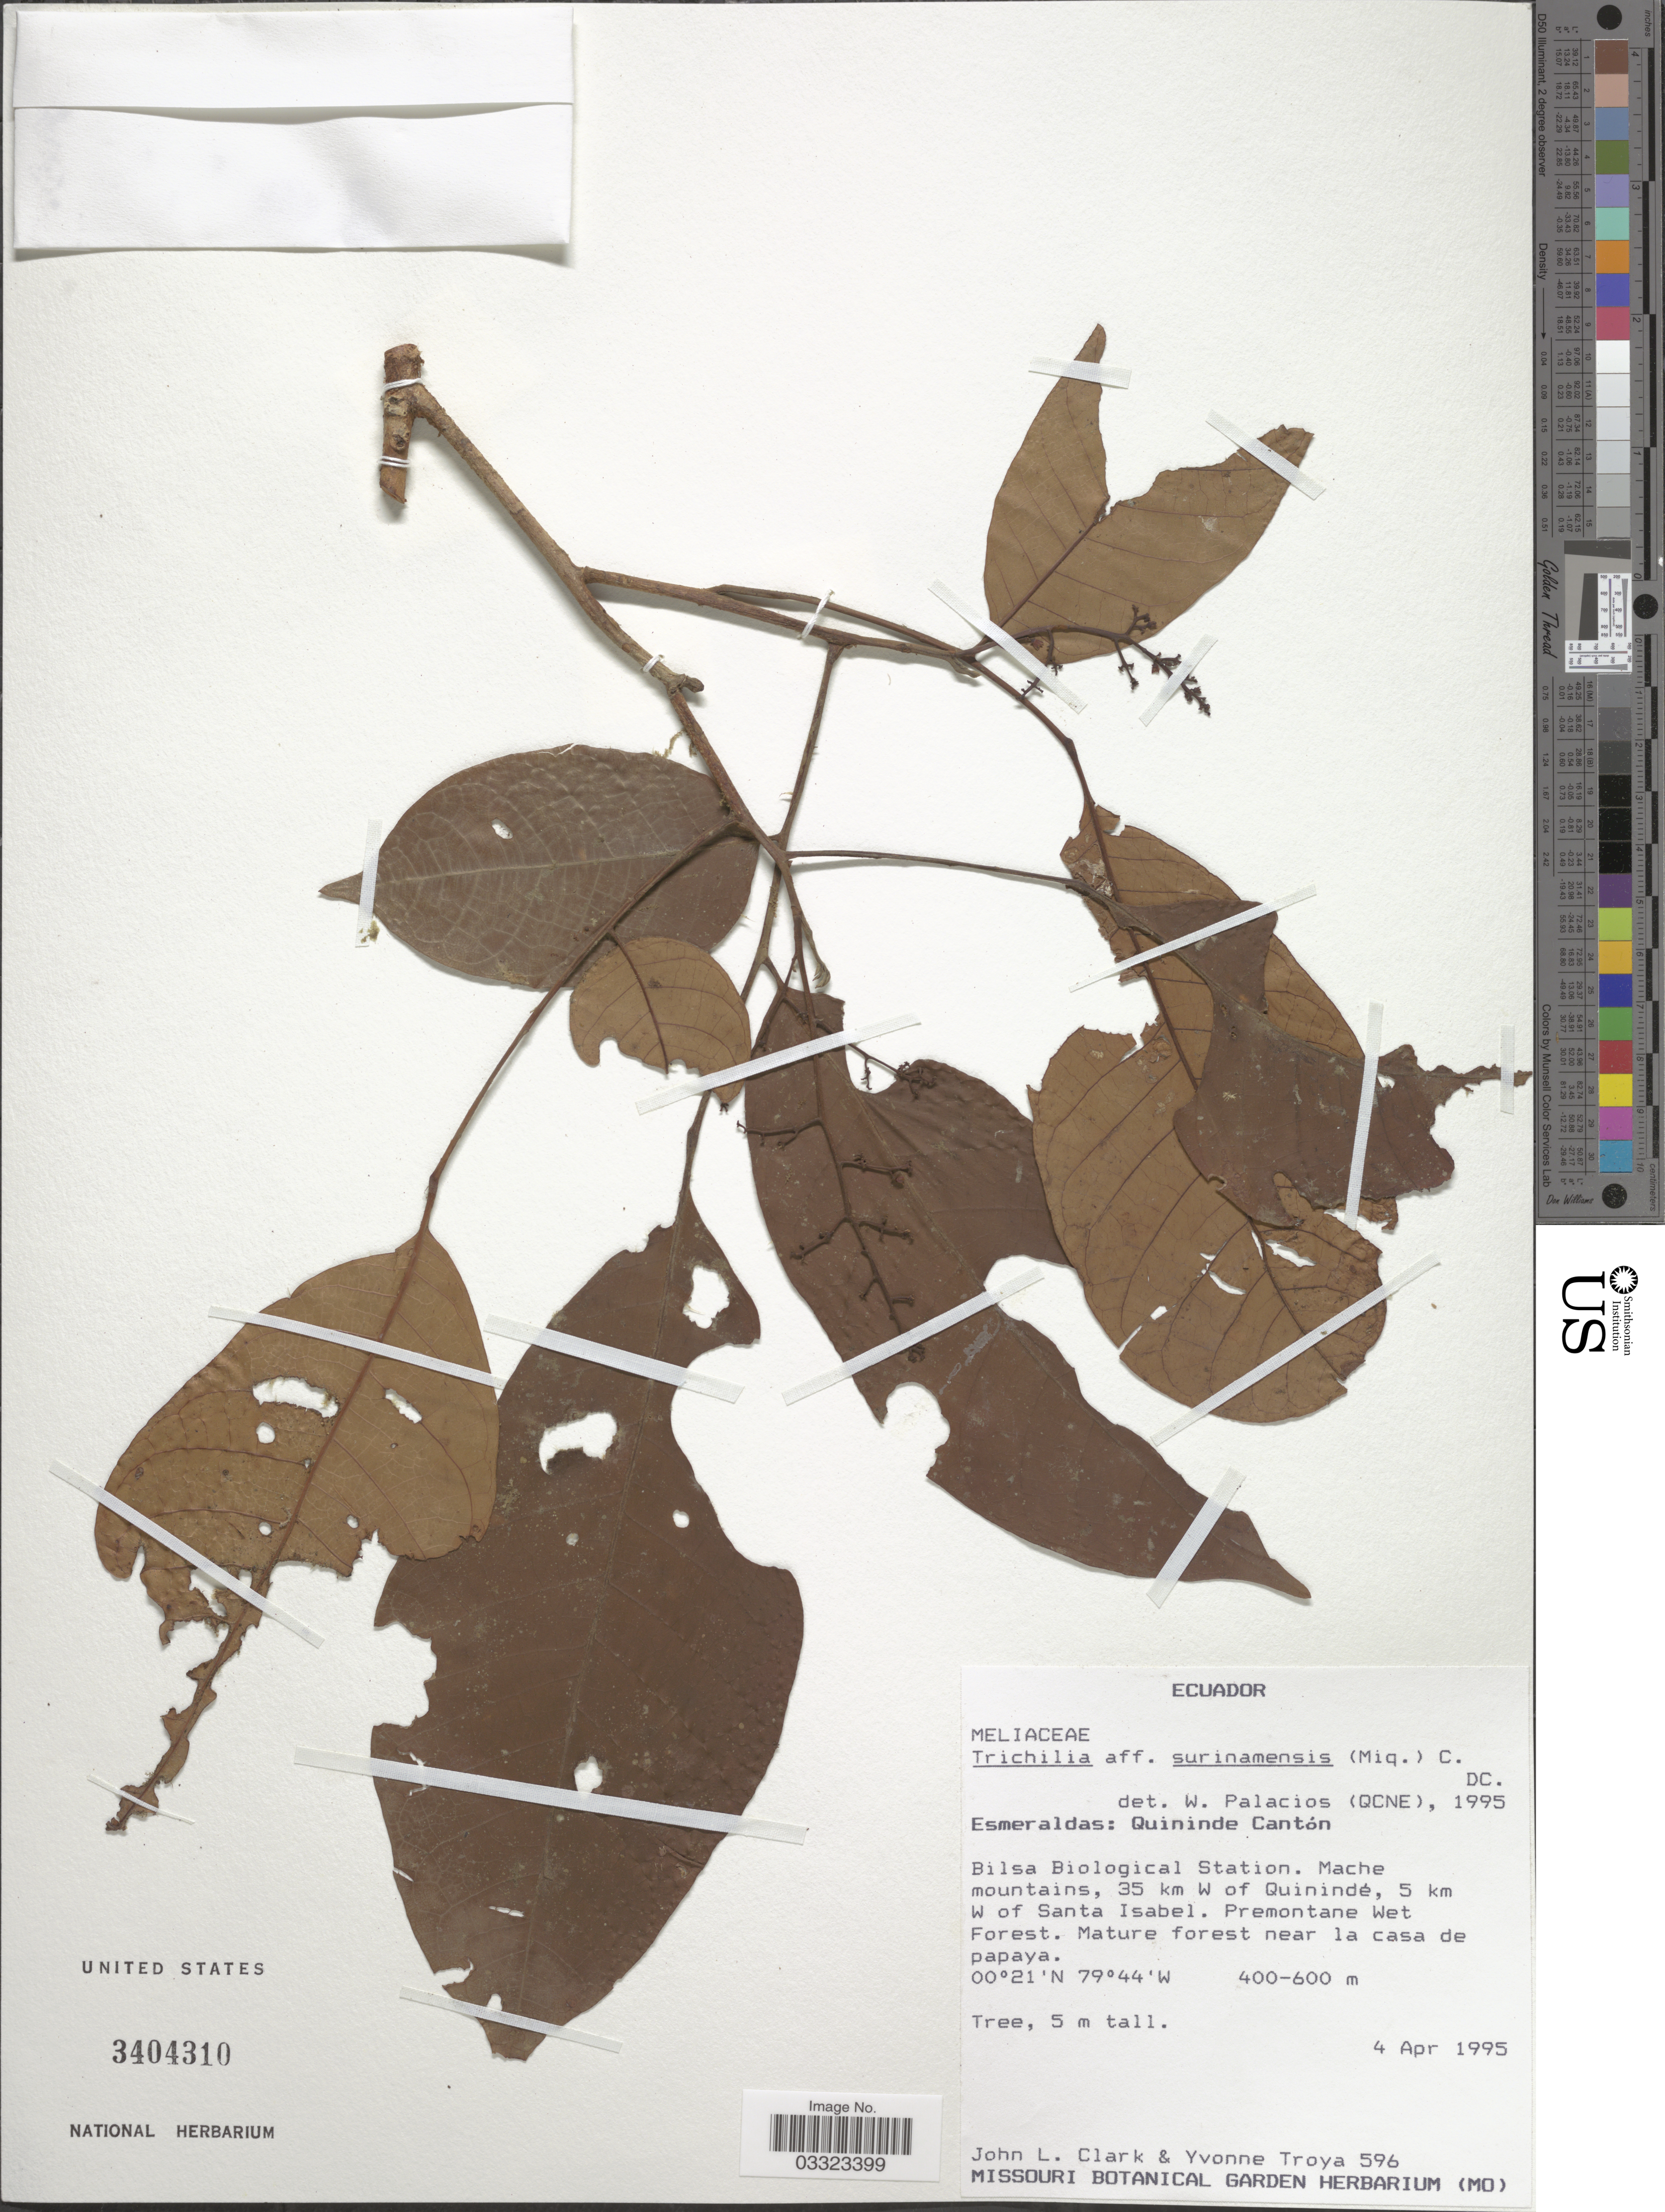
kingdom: Plantae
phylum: Tracheophyta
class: Magnoliopsida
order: Sapindales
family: Meliaceae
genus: Trichilia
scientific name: Trichilia surinamensis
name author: (Miq.) C. DC.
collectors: J. L. Clark & Y. Troya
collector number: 596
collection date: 1995-04-04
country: Ecuador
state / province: Esmeraldas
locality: Quininde Cantón, Bilsa Biological Station. Mache mountains, 35 km W of Quinindé, 5 km W of Santa Isabel.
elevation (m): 400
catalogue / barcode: US 3404310